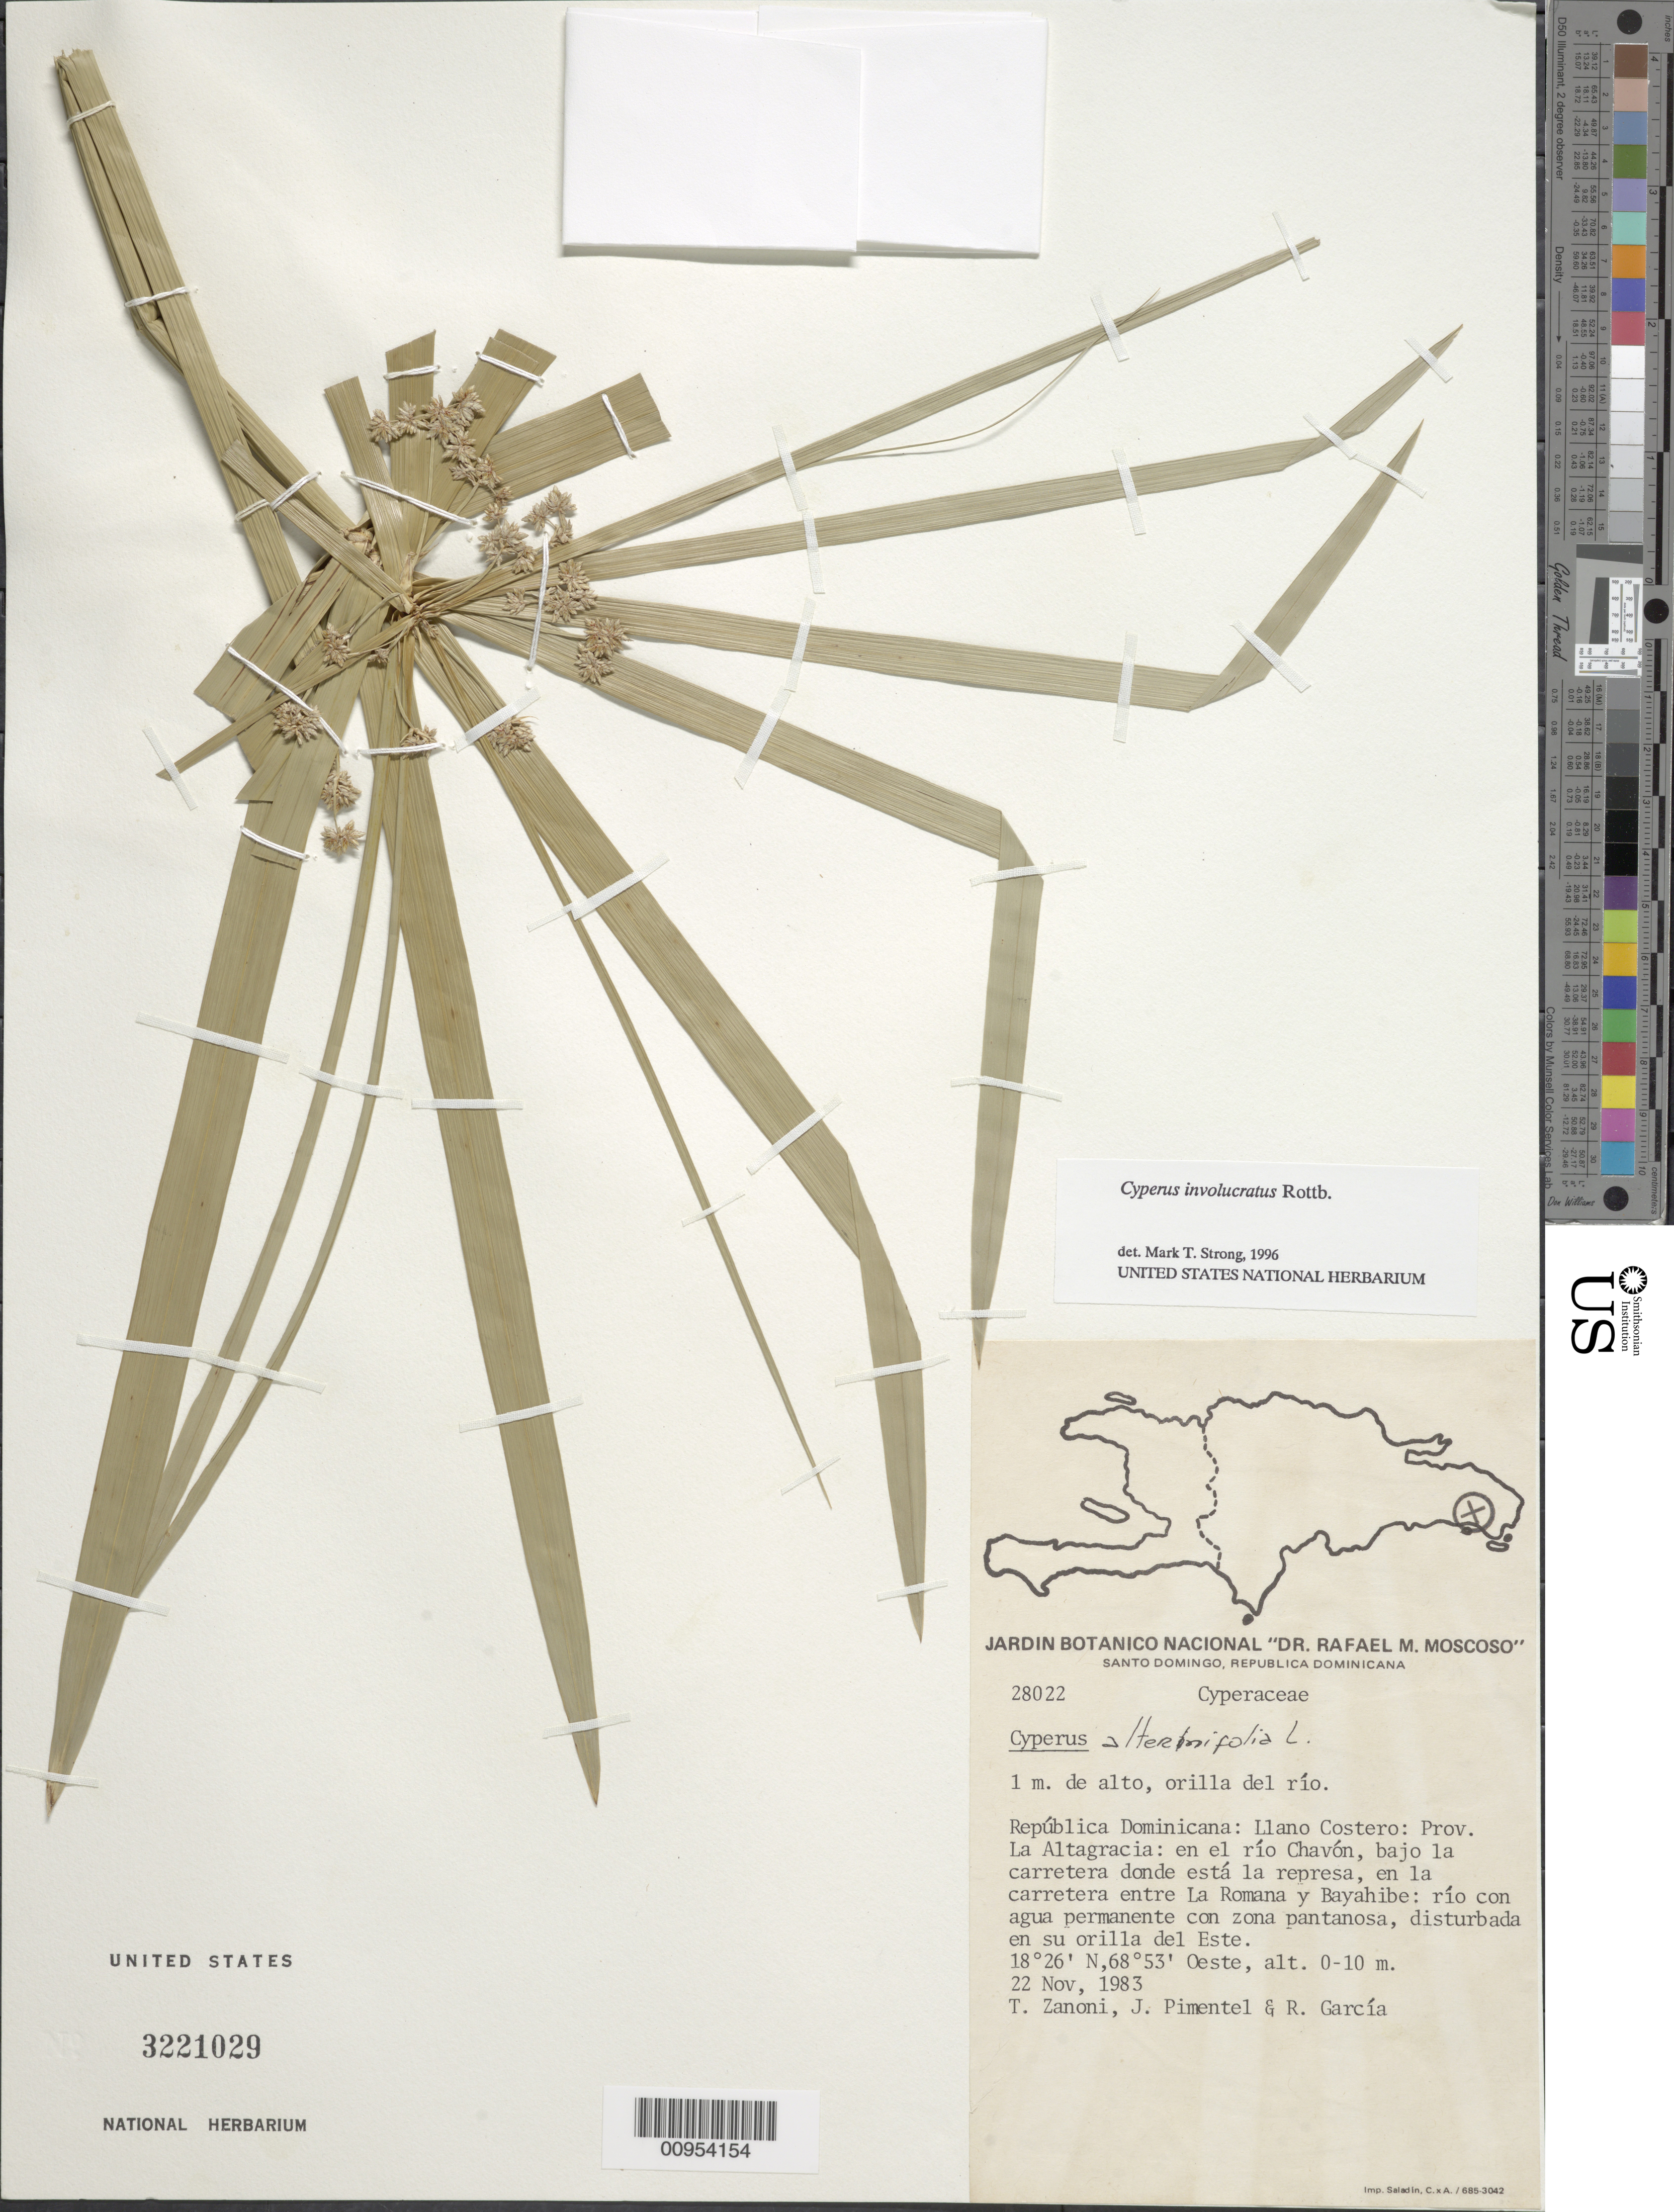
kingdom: Plantae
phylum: Tracheophyta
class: Liliopsida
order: Poales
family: Cyperaceae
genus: Cyperus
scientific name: Cyperus involucratus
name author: Rottb.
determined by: Strong, M. T., (US), Smithsonian Institution - National Museum of Natural History (UNITED STATES)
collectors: T. A. Zanoni, J. Pimentel & R. G. García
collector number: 28022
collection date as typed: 22 Nov 1983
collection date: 1983-11-22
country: Dominican Republic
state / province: La Altagracia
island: Hispaniola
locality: Llano Costero, en el río Chavón, bajo la carretera donde está la represa, en la carretera entre La Romana y Bayahibe, río con agua permanente con zona pantanosa, disturbada en su orilla del Este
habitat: Orilla del río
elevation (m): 0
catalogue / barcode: US 3221029